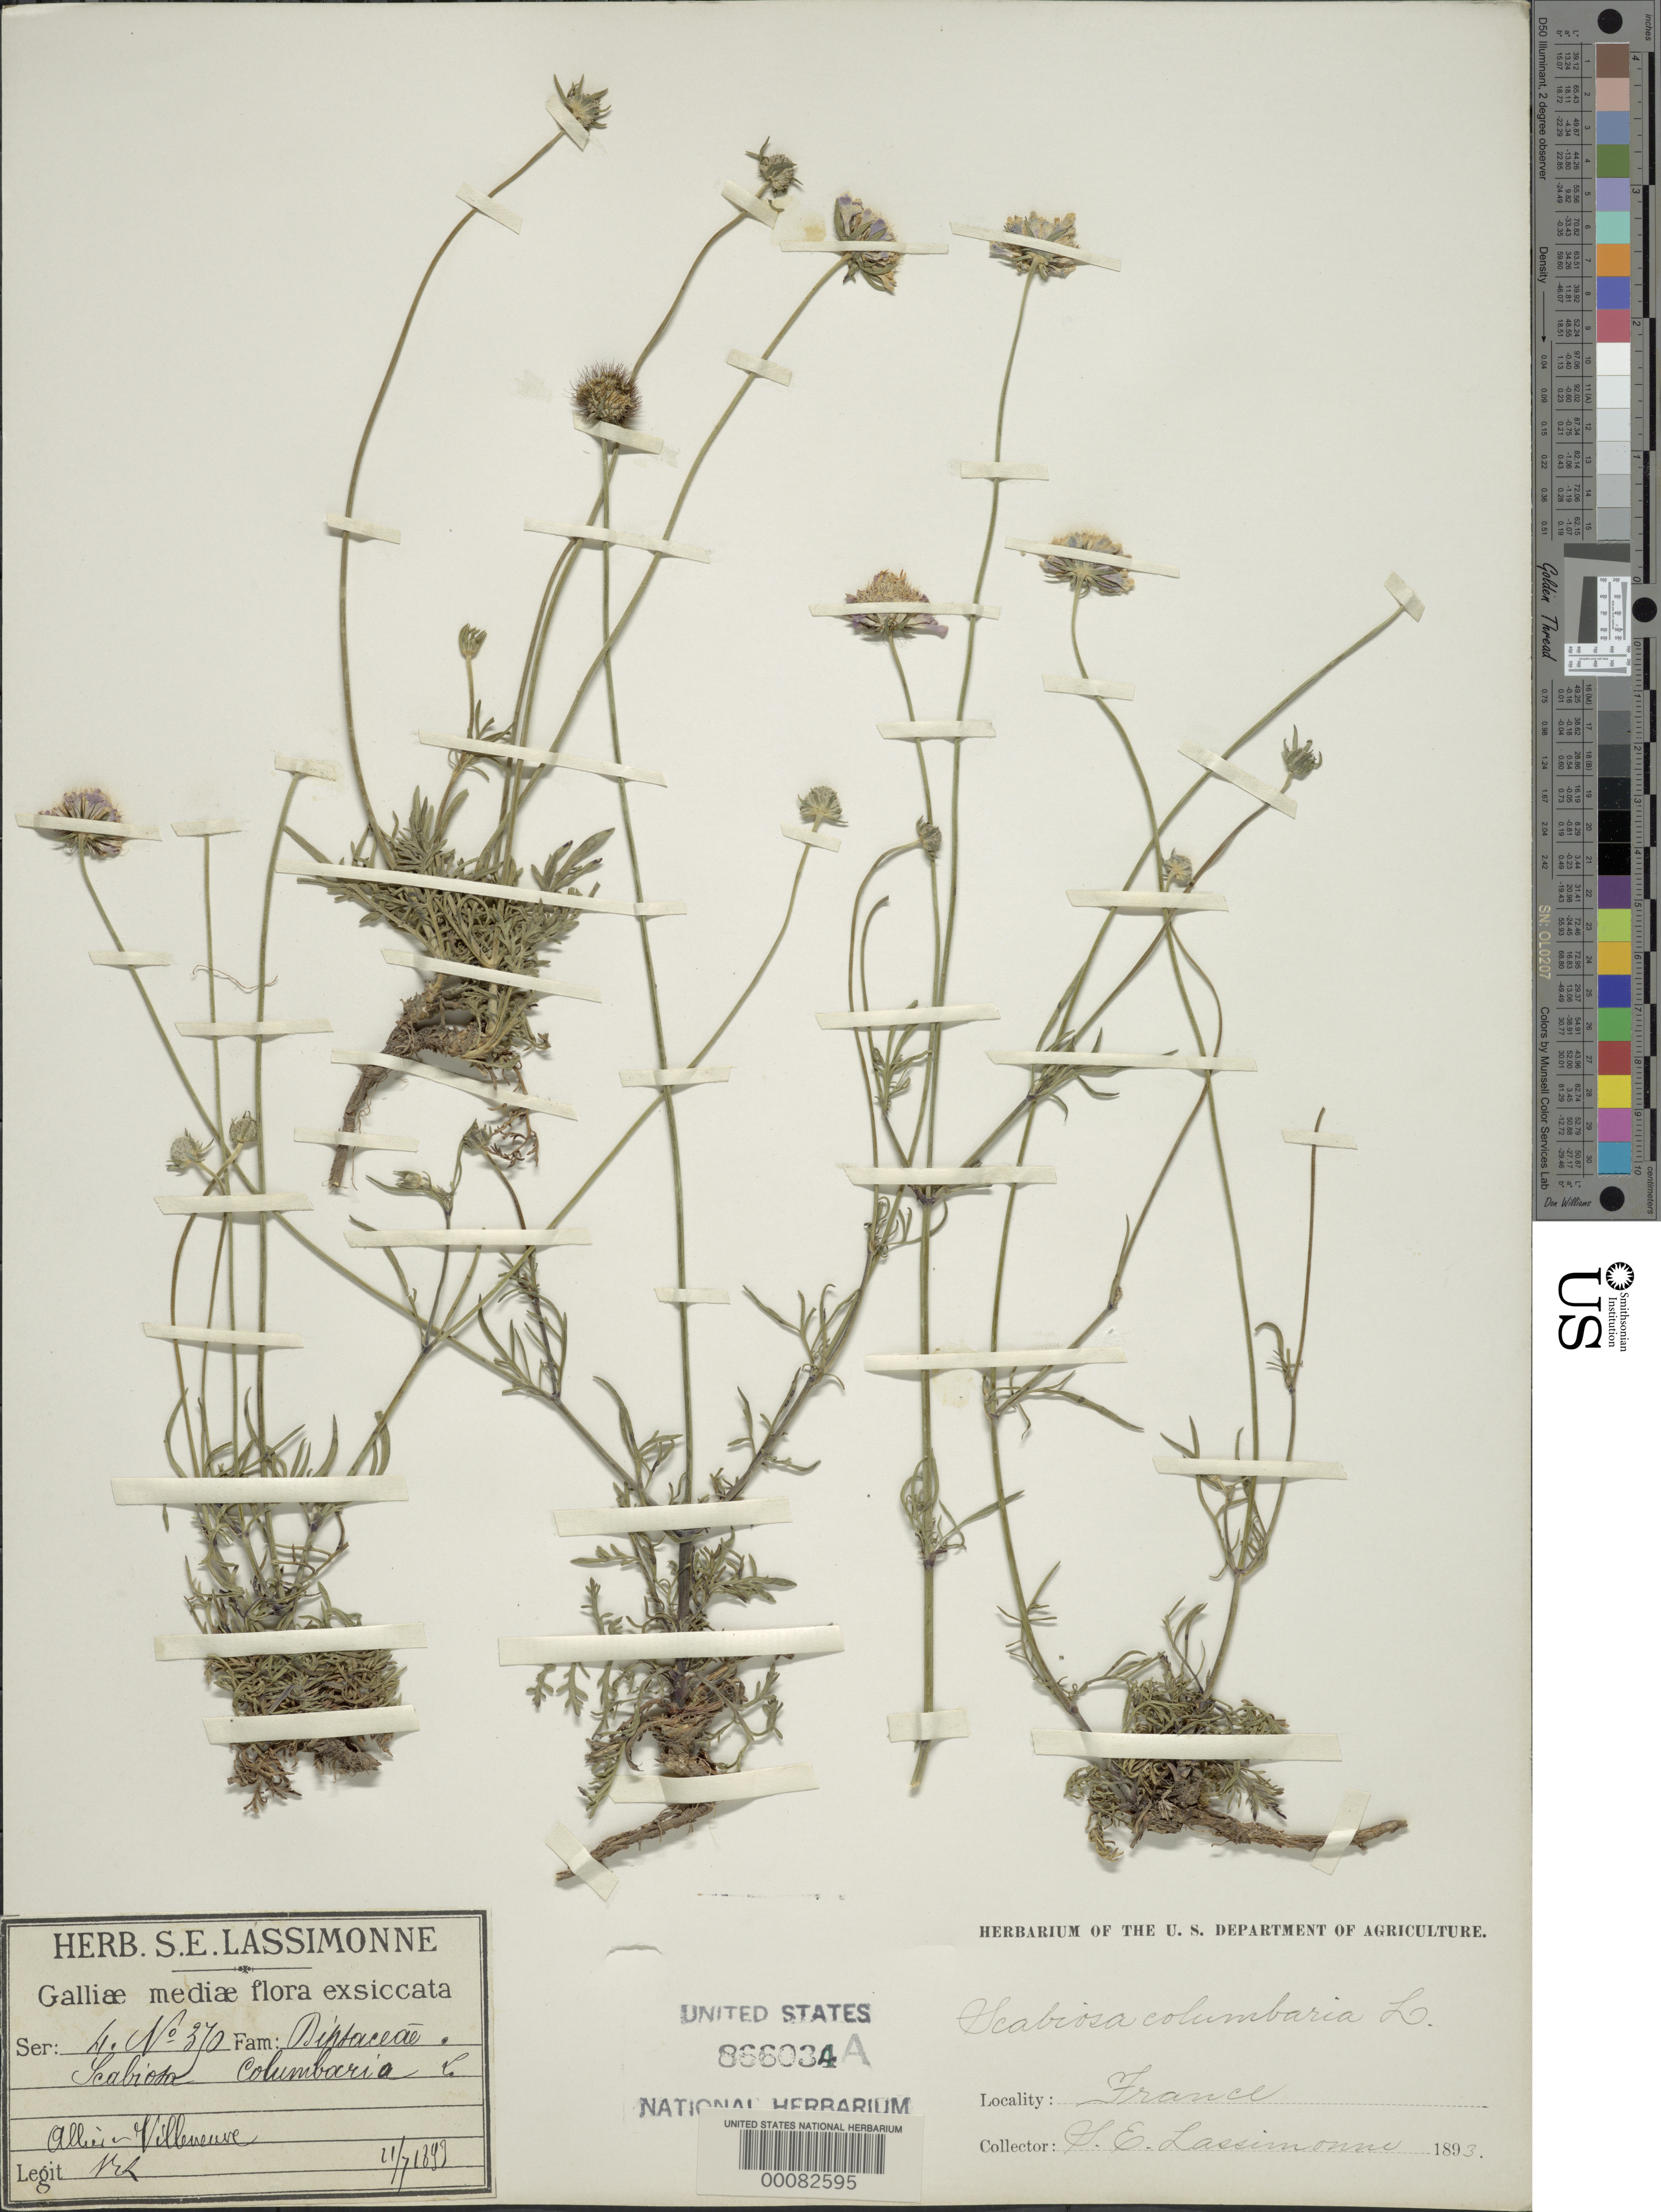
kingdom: Plantae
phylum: Tracheophyta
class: Magnoliopsida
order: Dipsacales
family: Caprifoliaceae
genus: Scabiosa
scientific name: Scabiosa columbaria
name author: L.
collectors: S. Lassimonne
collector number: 370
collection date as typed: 21 Jul 1893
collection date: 1893-07-21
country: France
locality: Allieren-Villeneuve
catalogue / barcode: US 866034A